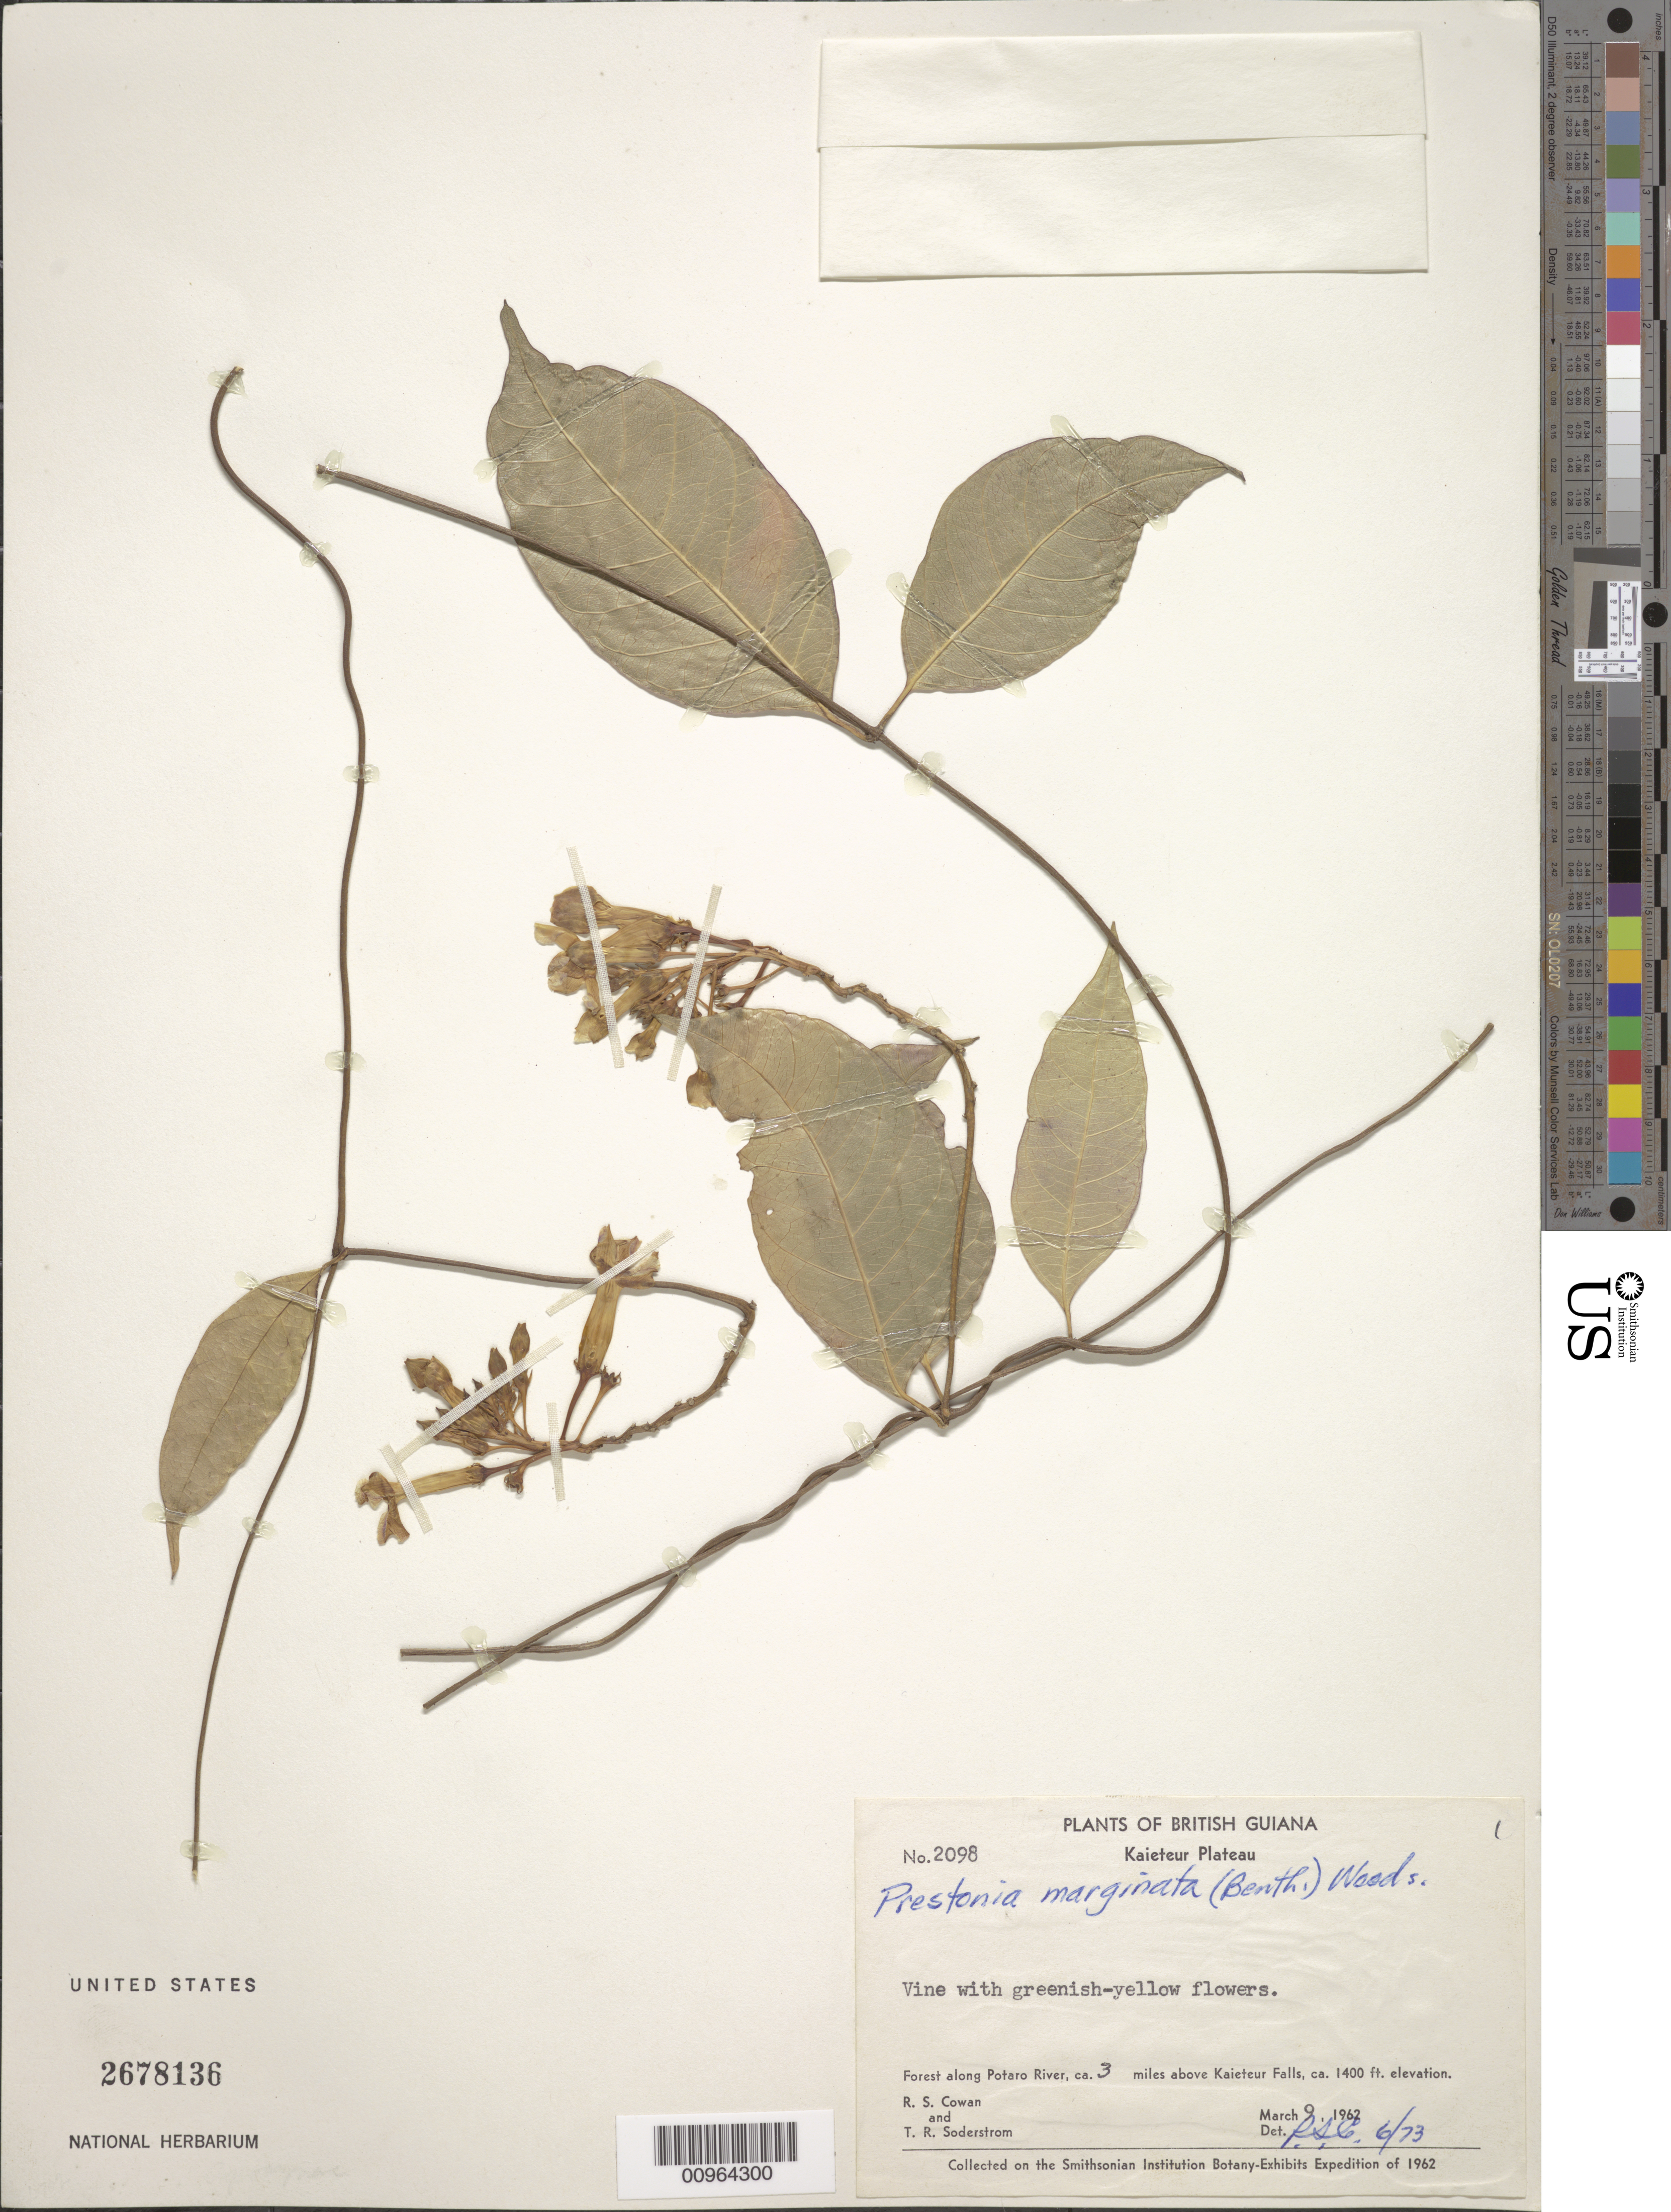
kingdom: Plantae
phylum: Tracheophyta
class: Magnoliopsida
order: Gentianales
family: Apocynaceae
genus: Prestonia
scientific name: Prestonia marginata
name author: Markgr.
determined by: Cowan, R. S.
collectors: R. S. Cowan & T. R. Soderstrom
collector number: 2098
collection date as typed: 9-Mar-62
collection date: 1962-03-09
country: Guyana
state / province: Potaro-Siparuni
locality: Kaieteur plateau, Potaro R., ca 3 miles above Kaieteur Falls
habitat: Forest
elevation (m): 427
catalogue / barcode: US 2678136